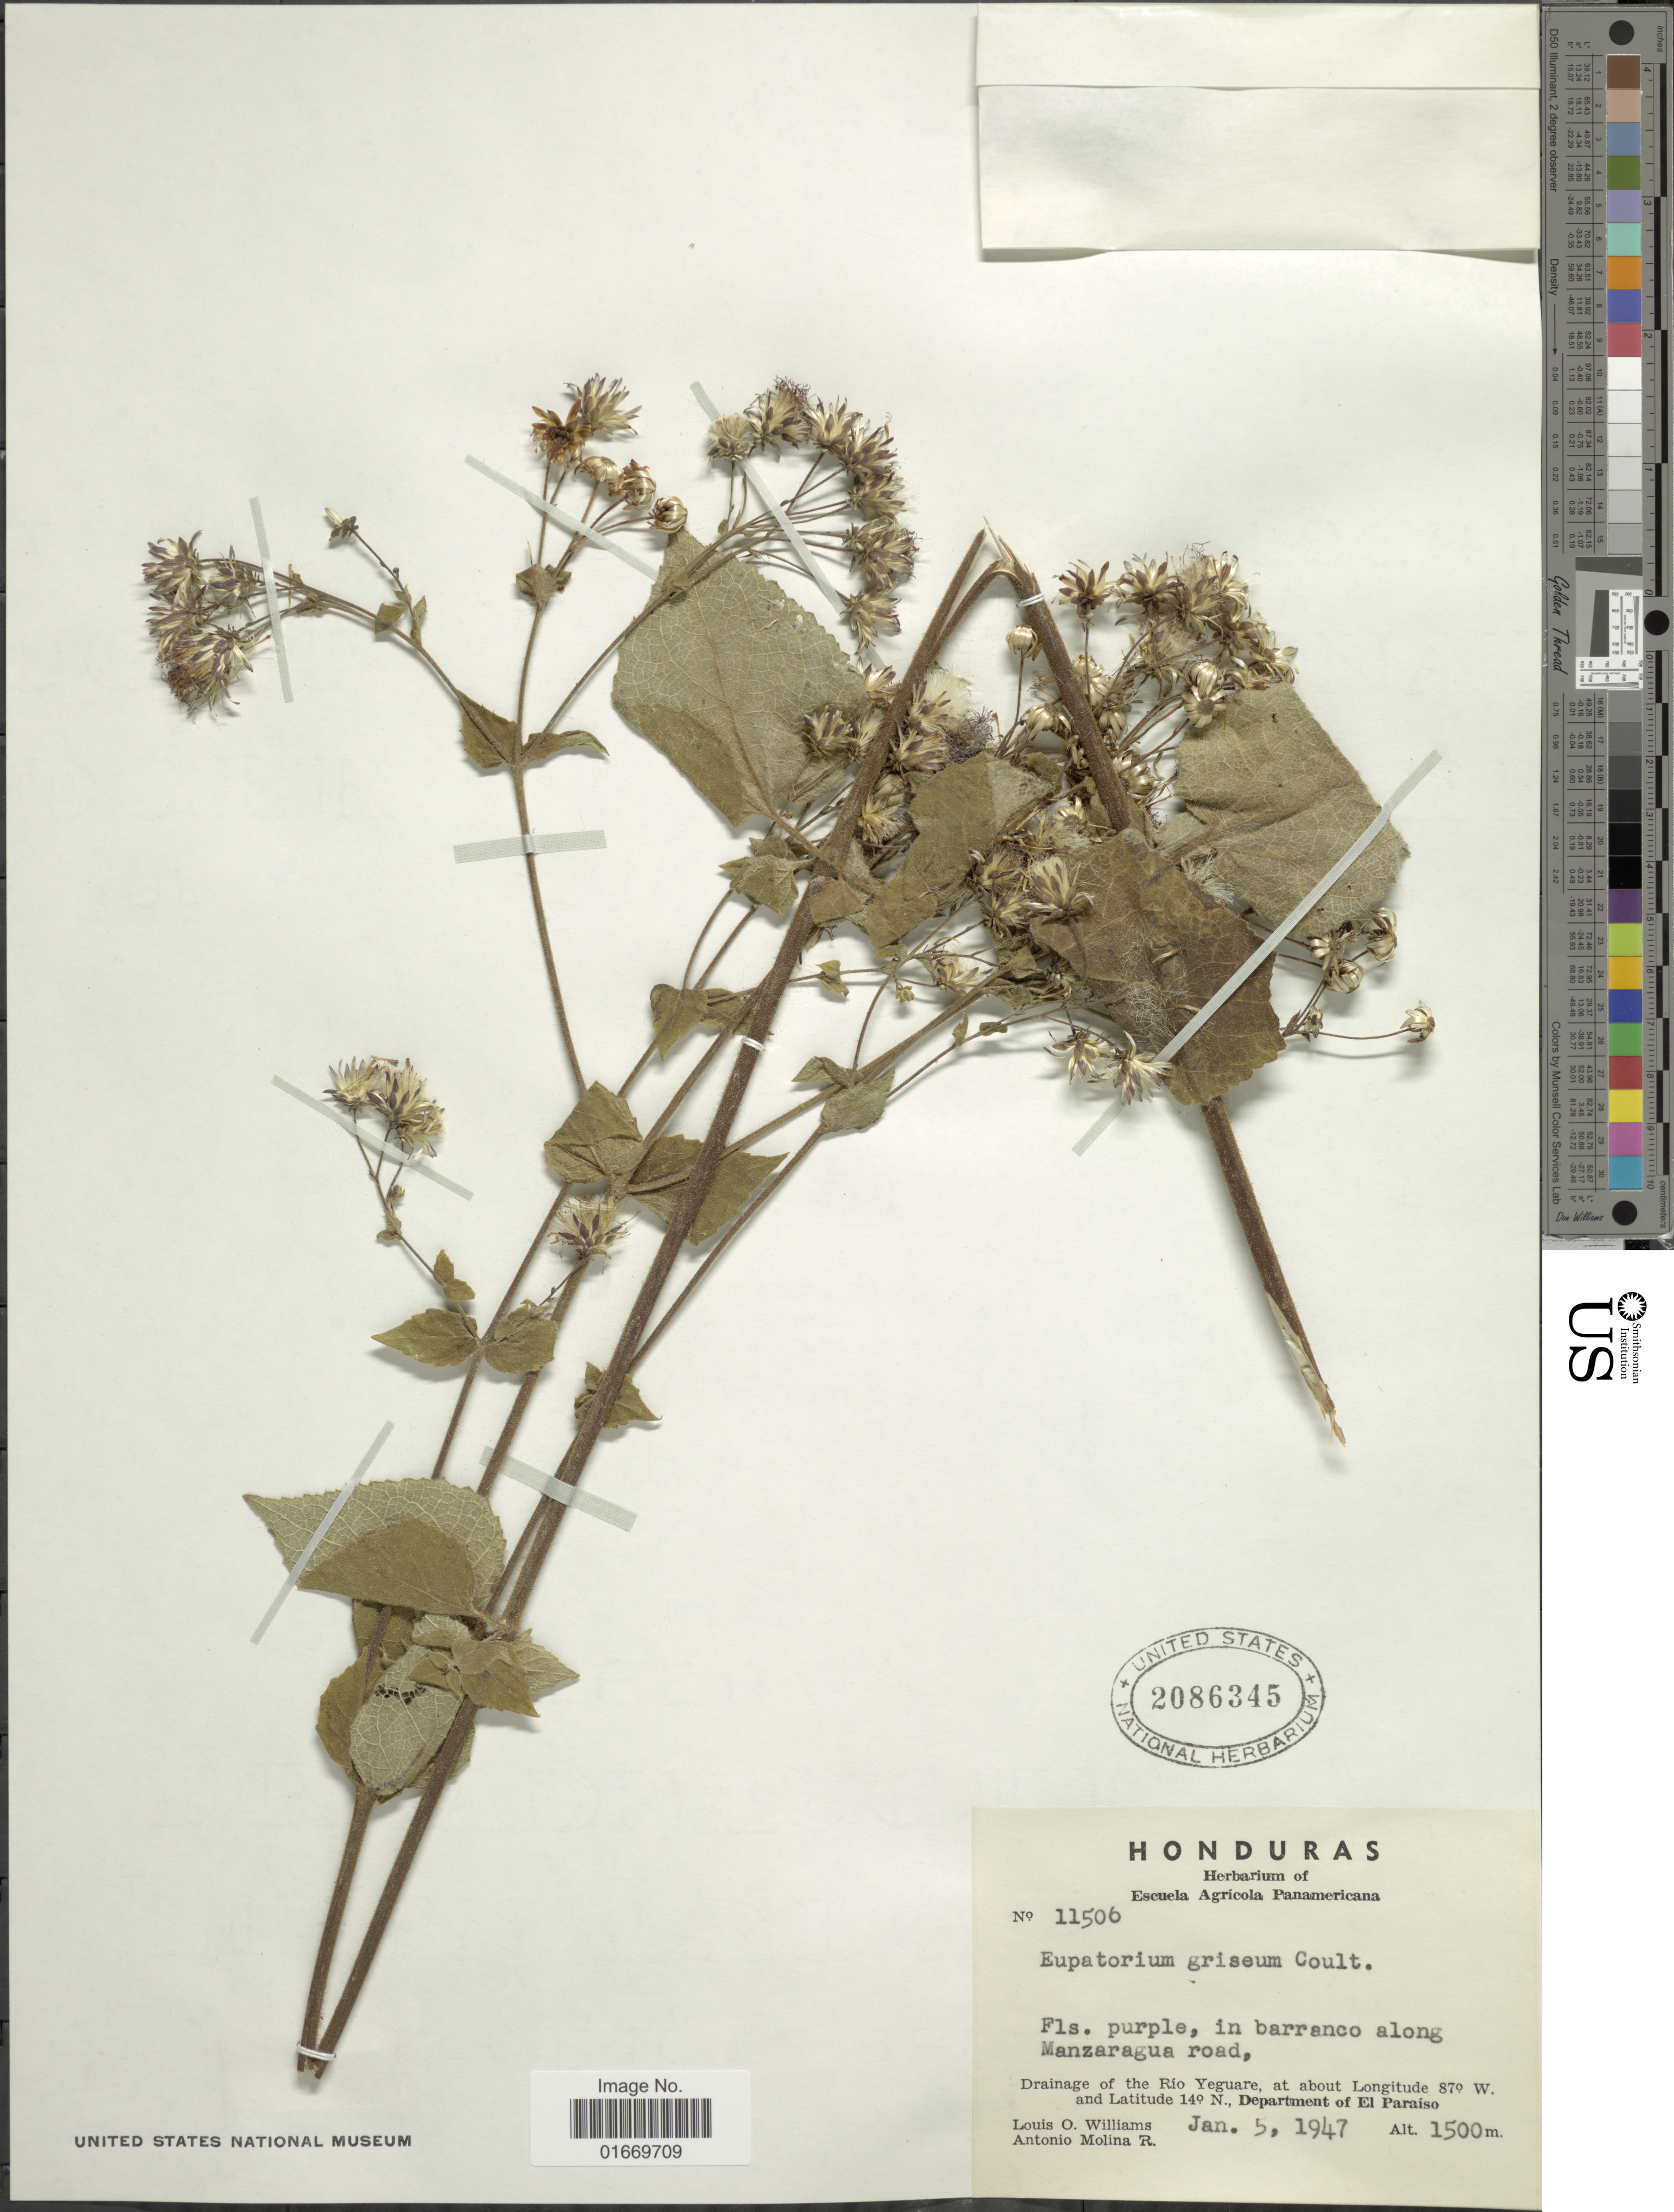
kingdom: Plantae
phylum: Tracheophyta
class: Magnoliopsida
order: Asterales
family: Asteraceae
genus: Peteravenia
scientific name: Peteravenia grisea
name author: (J.M. Coult.) R.M. King & H. Rob.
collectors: L. O. Williams & A. Molina R.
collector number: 11506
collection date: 1947-01-05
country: Honduras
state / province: El Paraíso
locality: Honduras. Drainage of the Rio Yeguare, Department of El Paraiso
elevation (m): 1500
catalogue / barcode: US 2086345